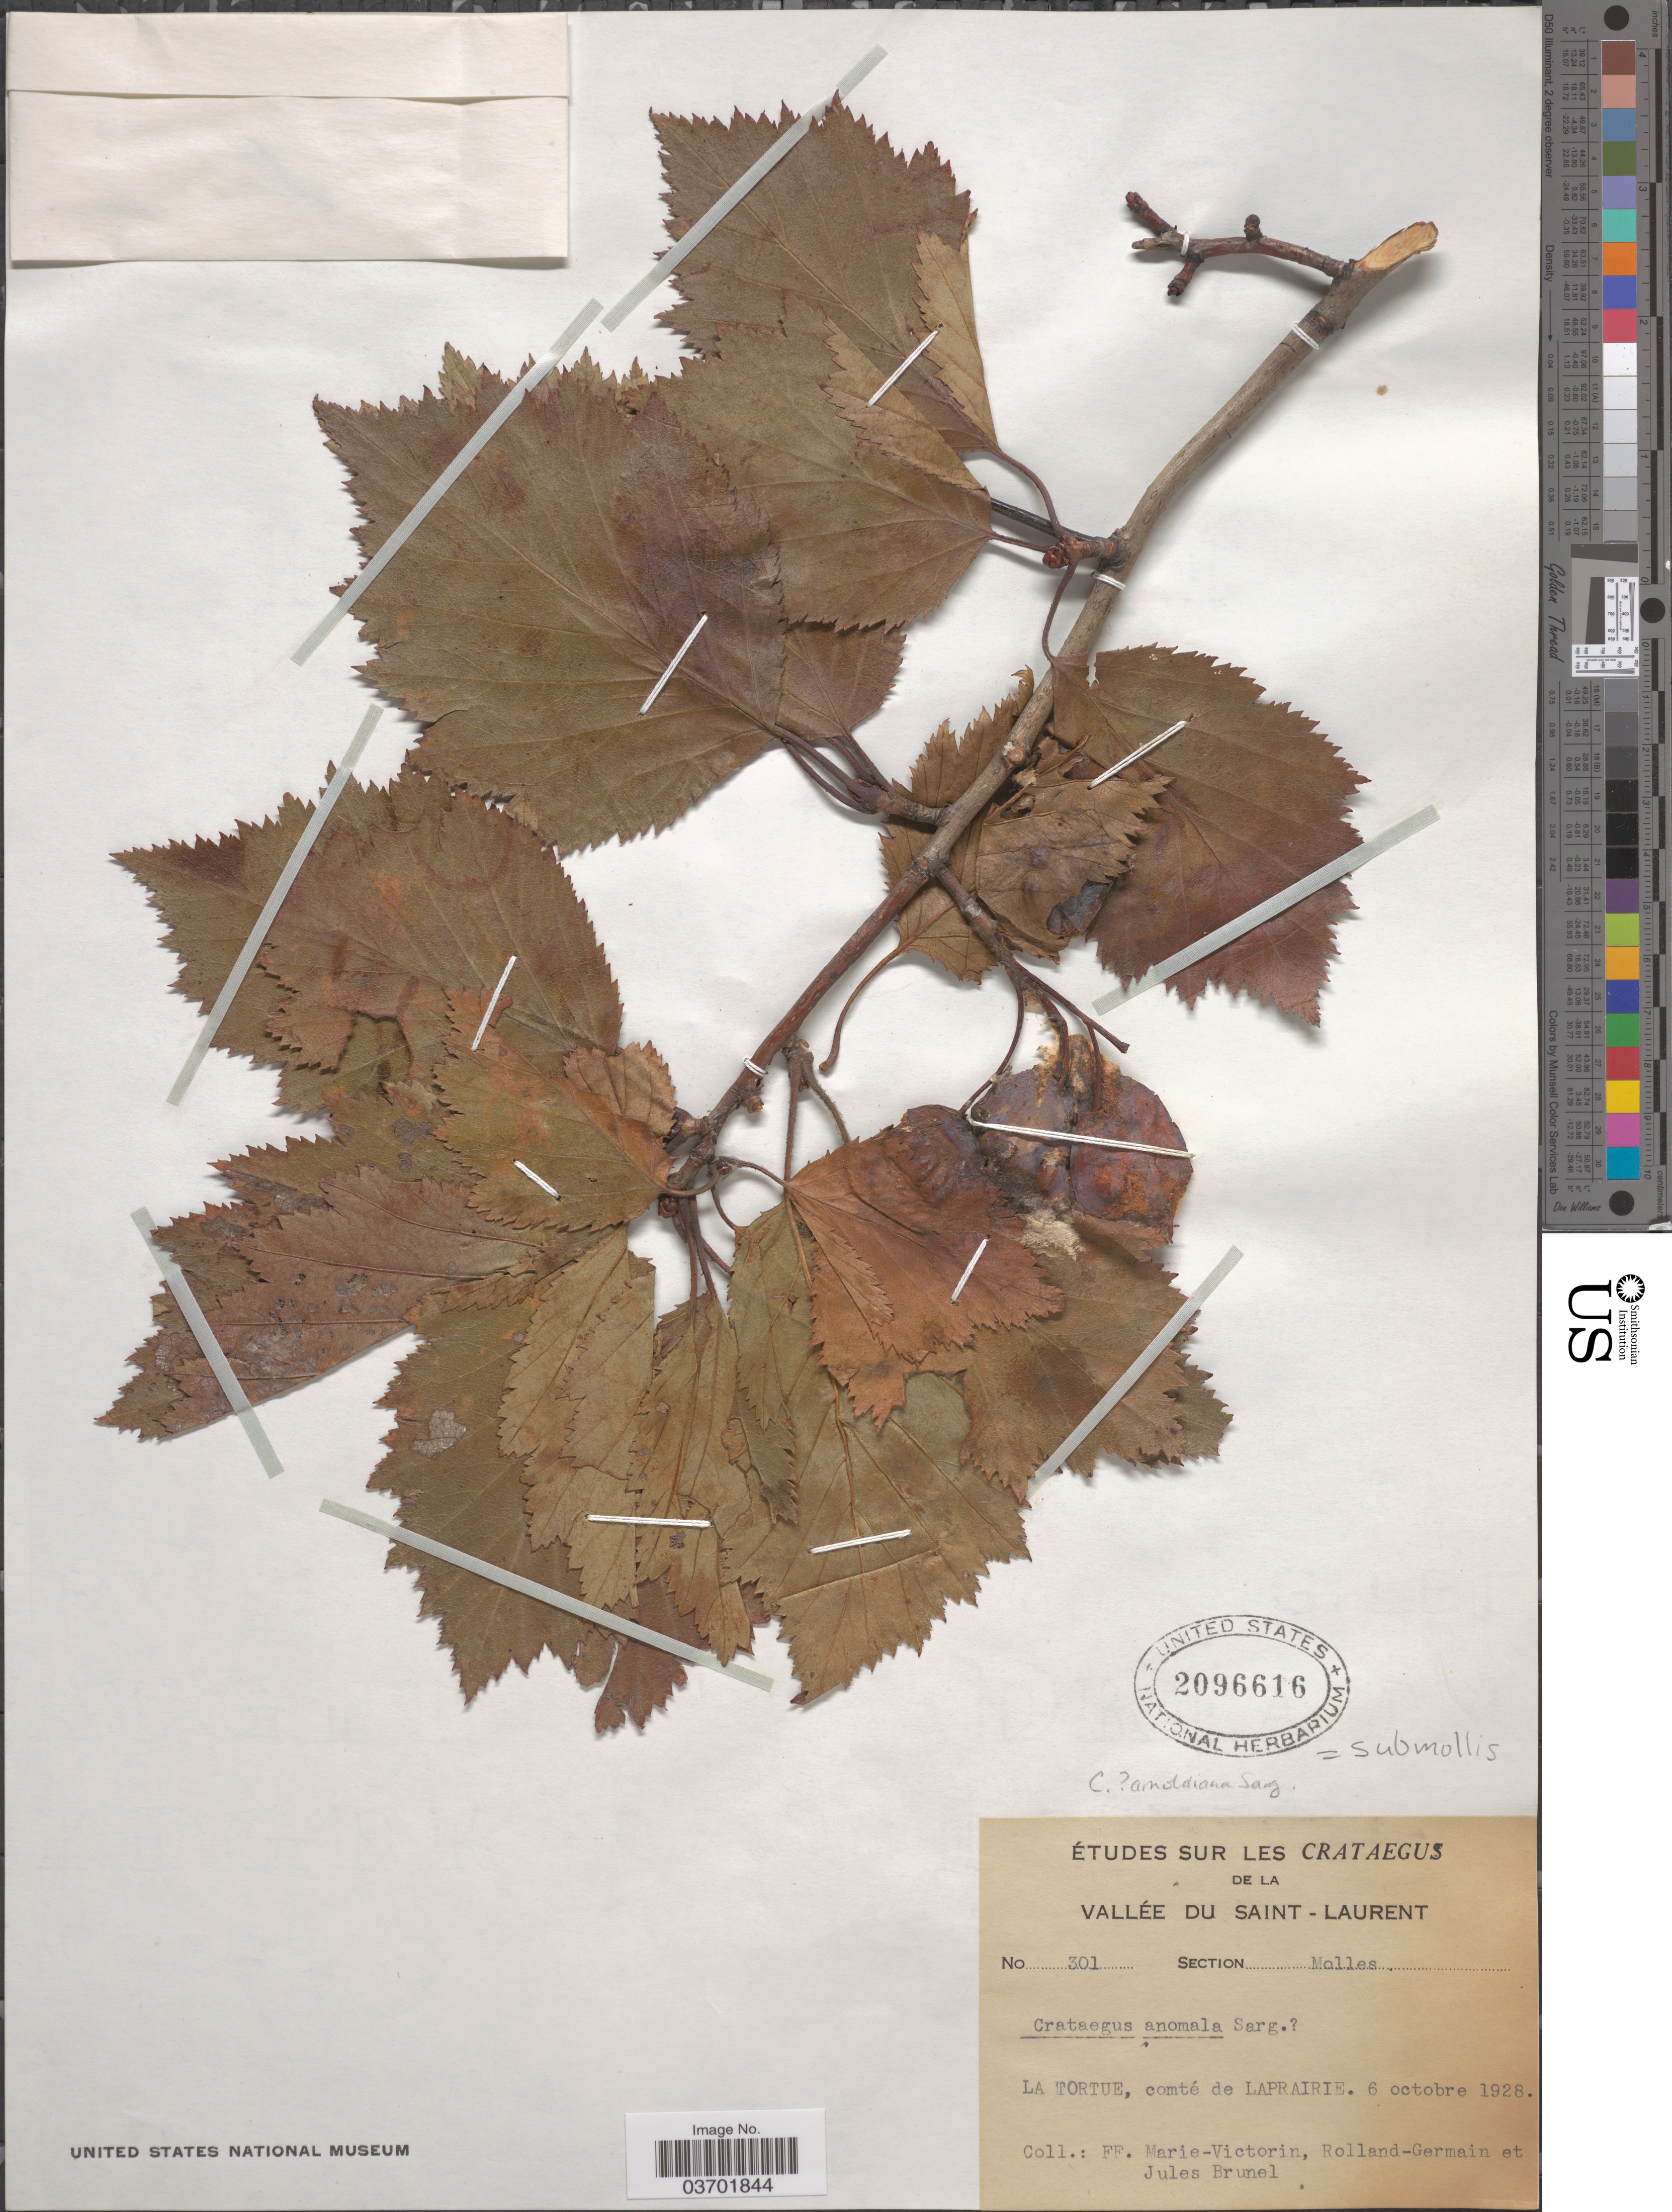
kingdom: Plantae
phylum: Tracheophyta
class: Magnoliopsida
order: Rosales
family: Rosaceae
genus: Crataegus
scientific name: Crataegus submollis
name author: Sarg.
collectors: F. Marie-Victorin, Rolland-Germain & J. Brunel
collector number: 301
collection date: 1928-10-06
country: Canada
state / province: Quebec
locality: Vallée du Saint-Laurent. Section Molles. La Tortue, comté de Laprairie.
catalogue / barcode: US 2096616